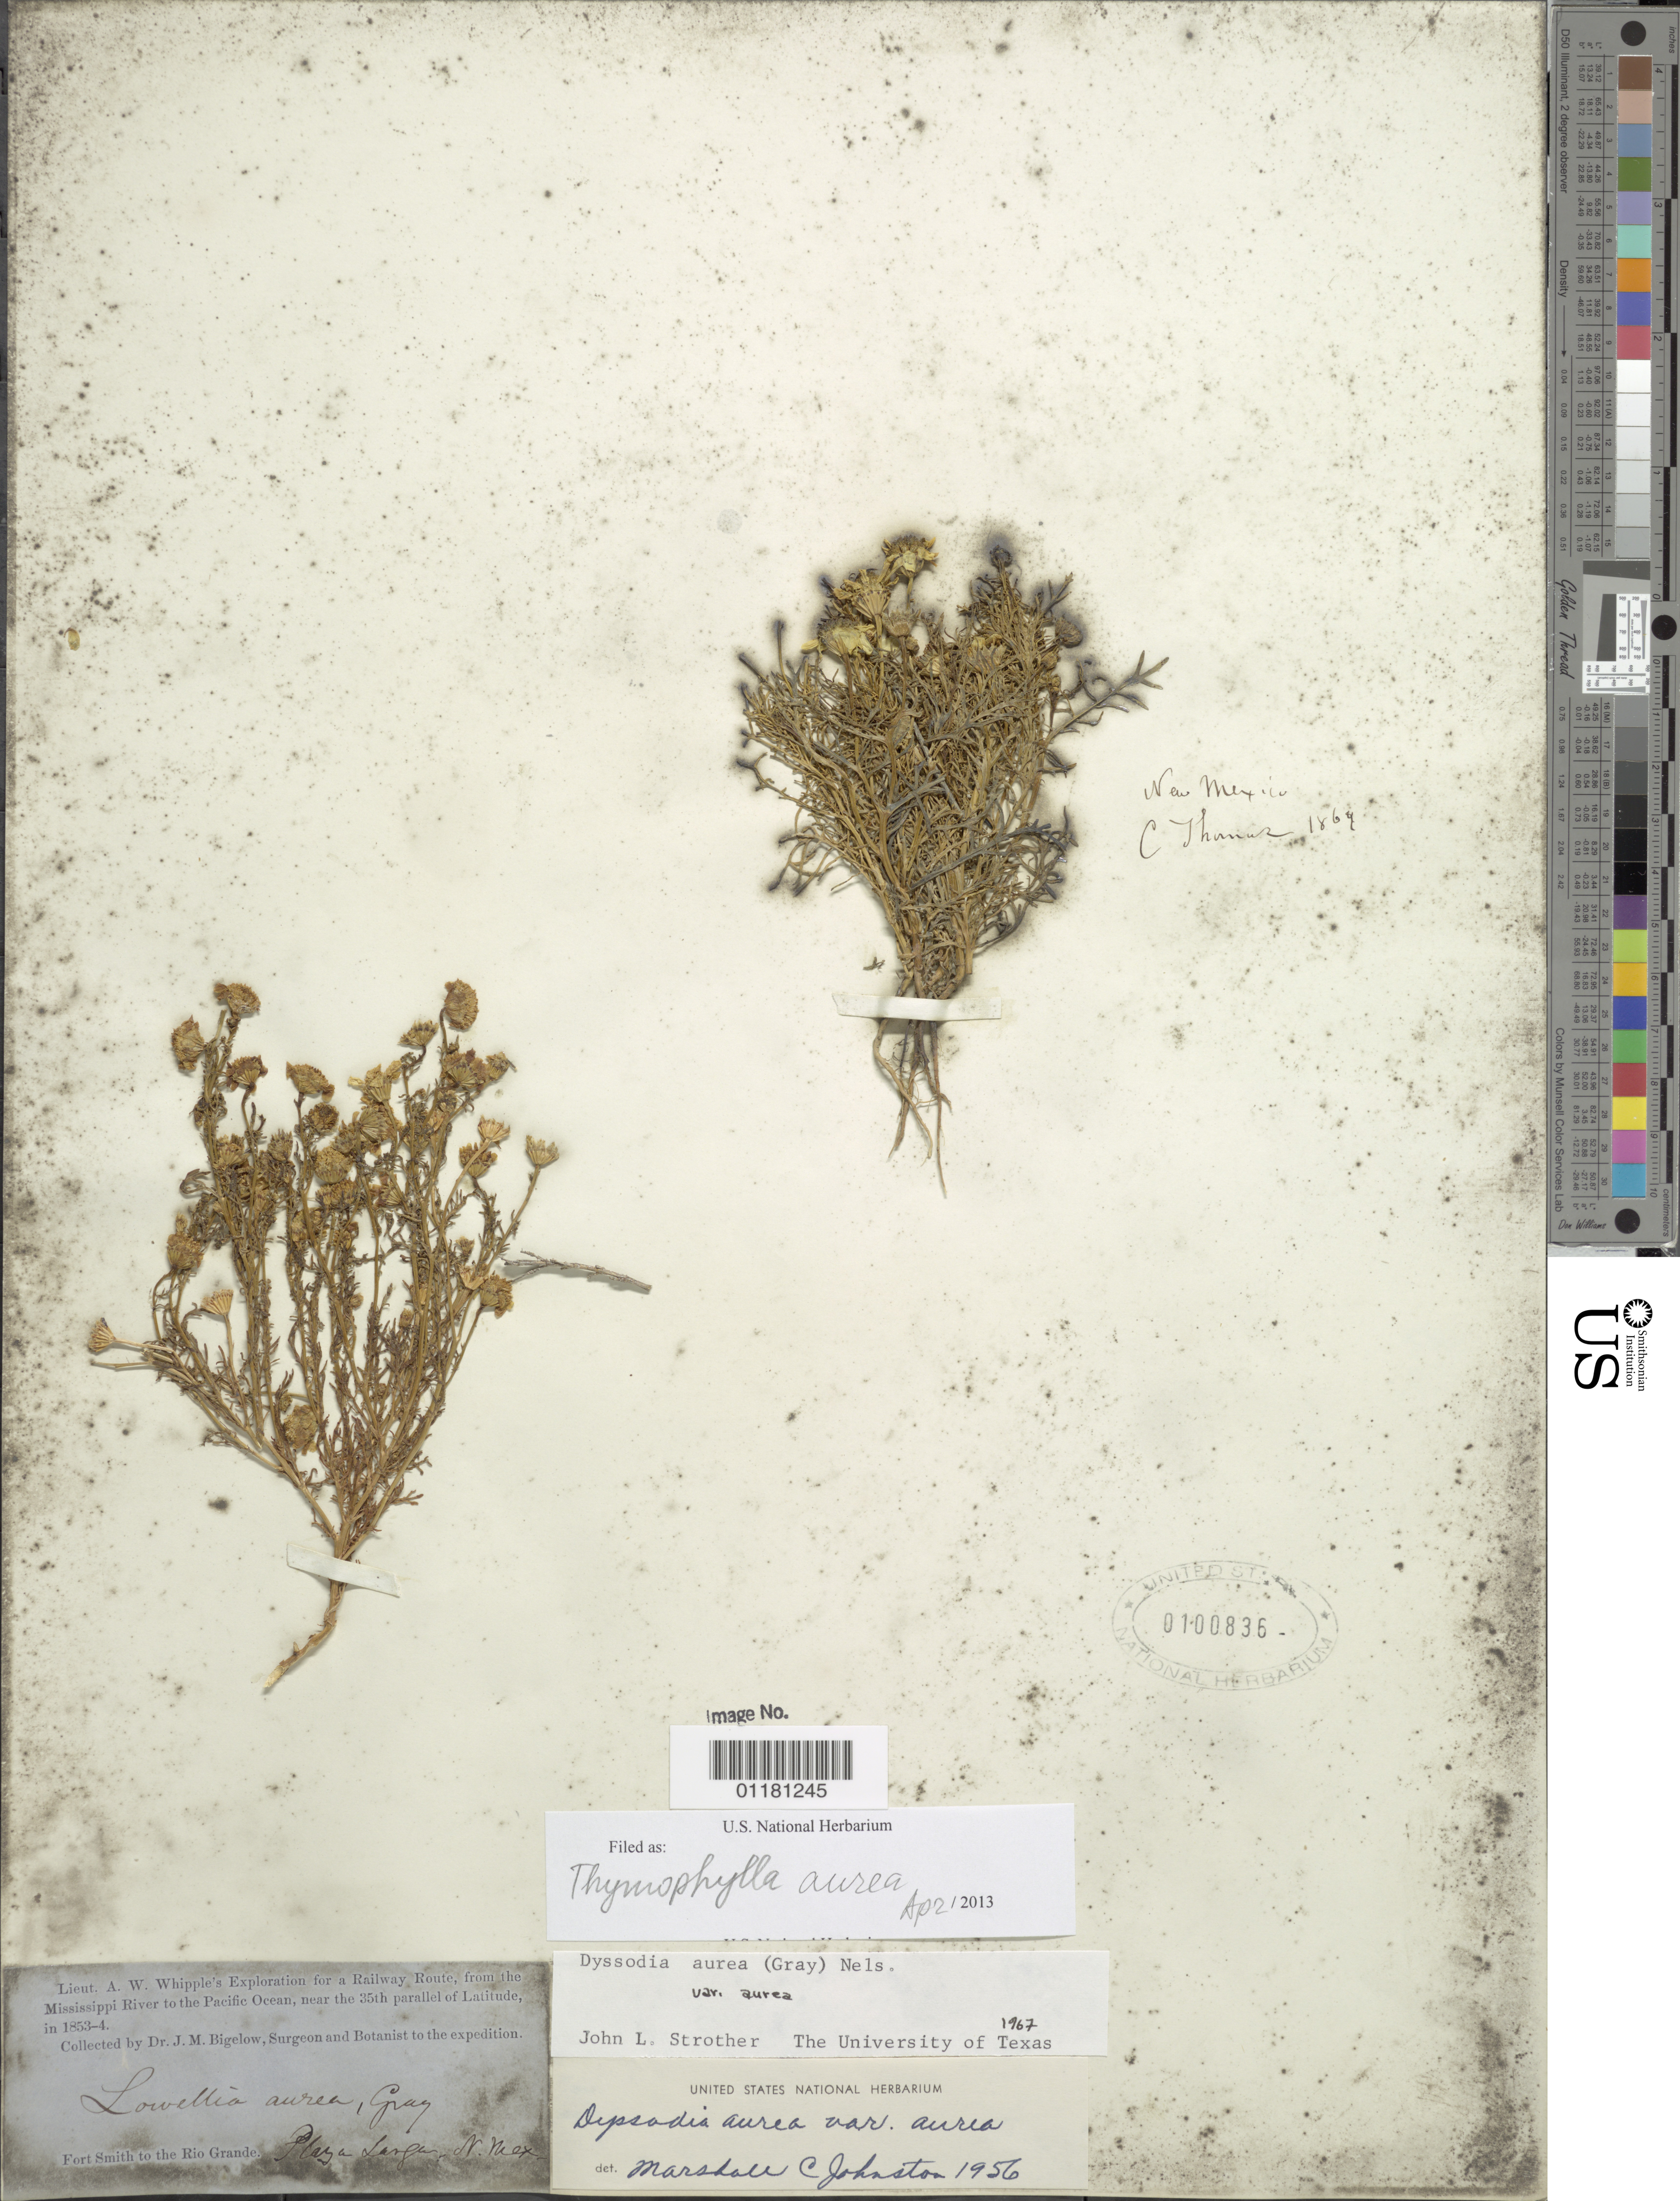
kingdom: Plantae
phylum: Tracheophyta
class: Magnoliopsida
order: Asterales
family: Asteraceae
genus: Thymophylla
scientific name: Thymophylla aurea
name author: (A. Gray) Greene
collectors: J. M. Bigelow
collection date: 1853/1854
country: United States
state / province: New Mexico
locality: Plasa Larga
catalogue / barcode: US 100836